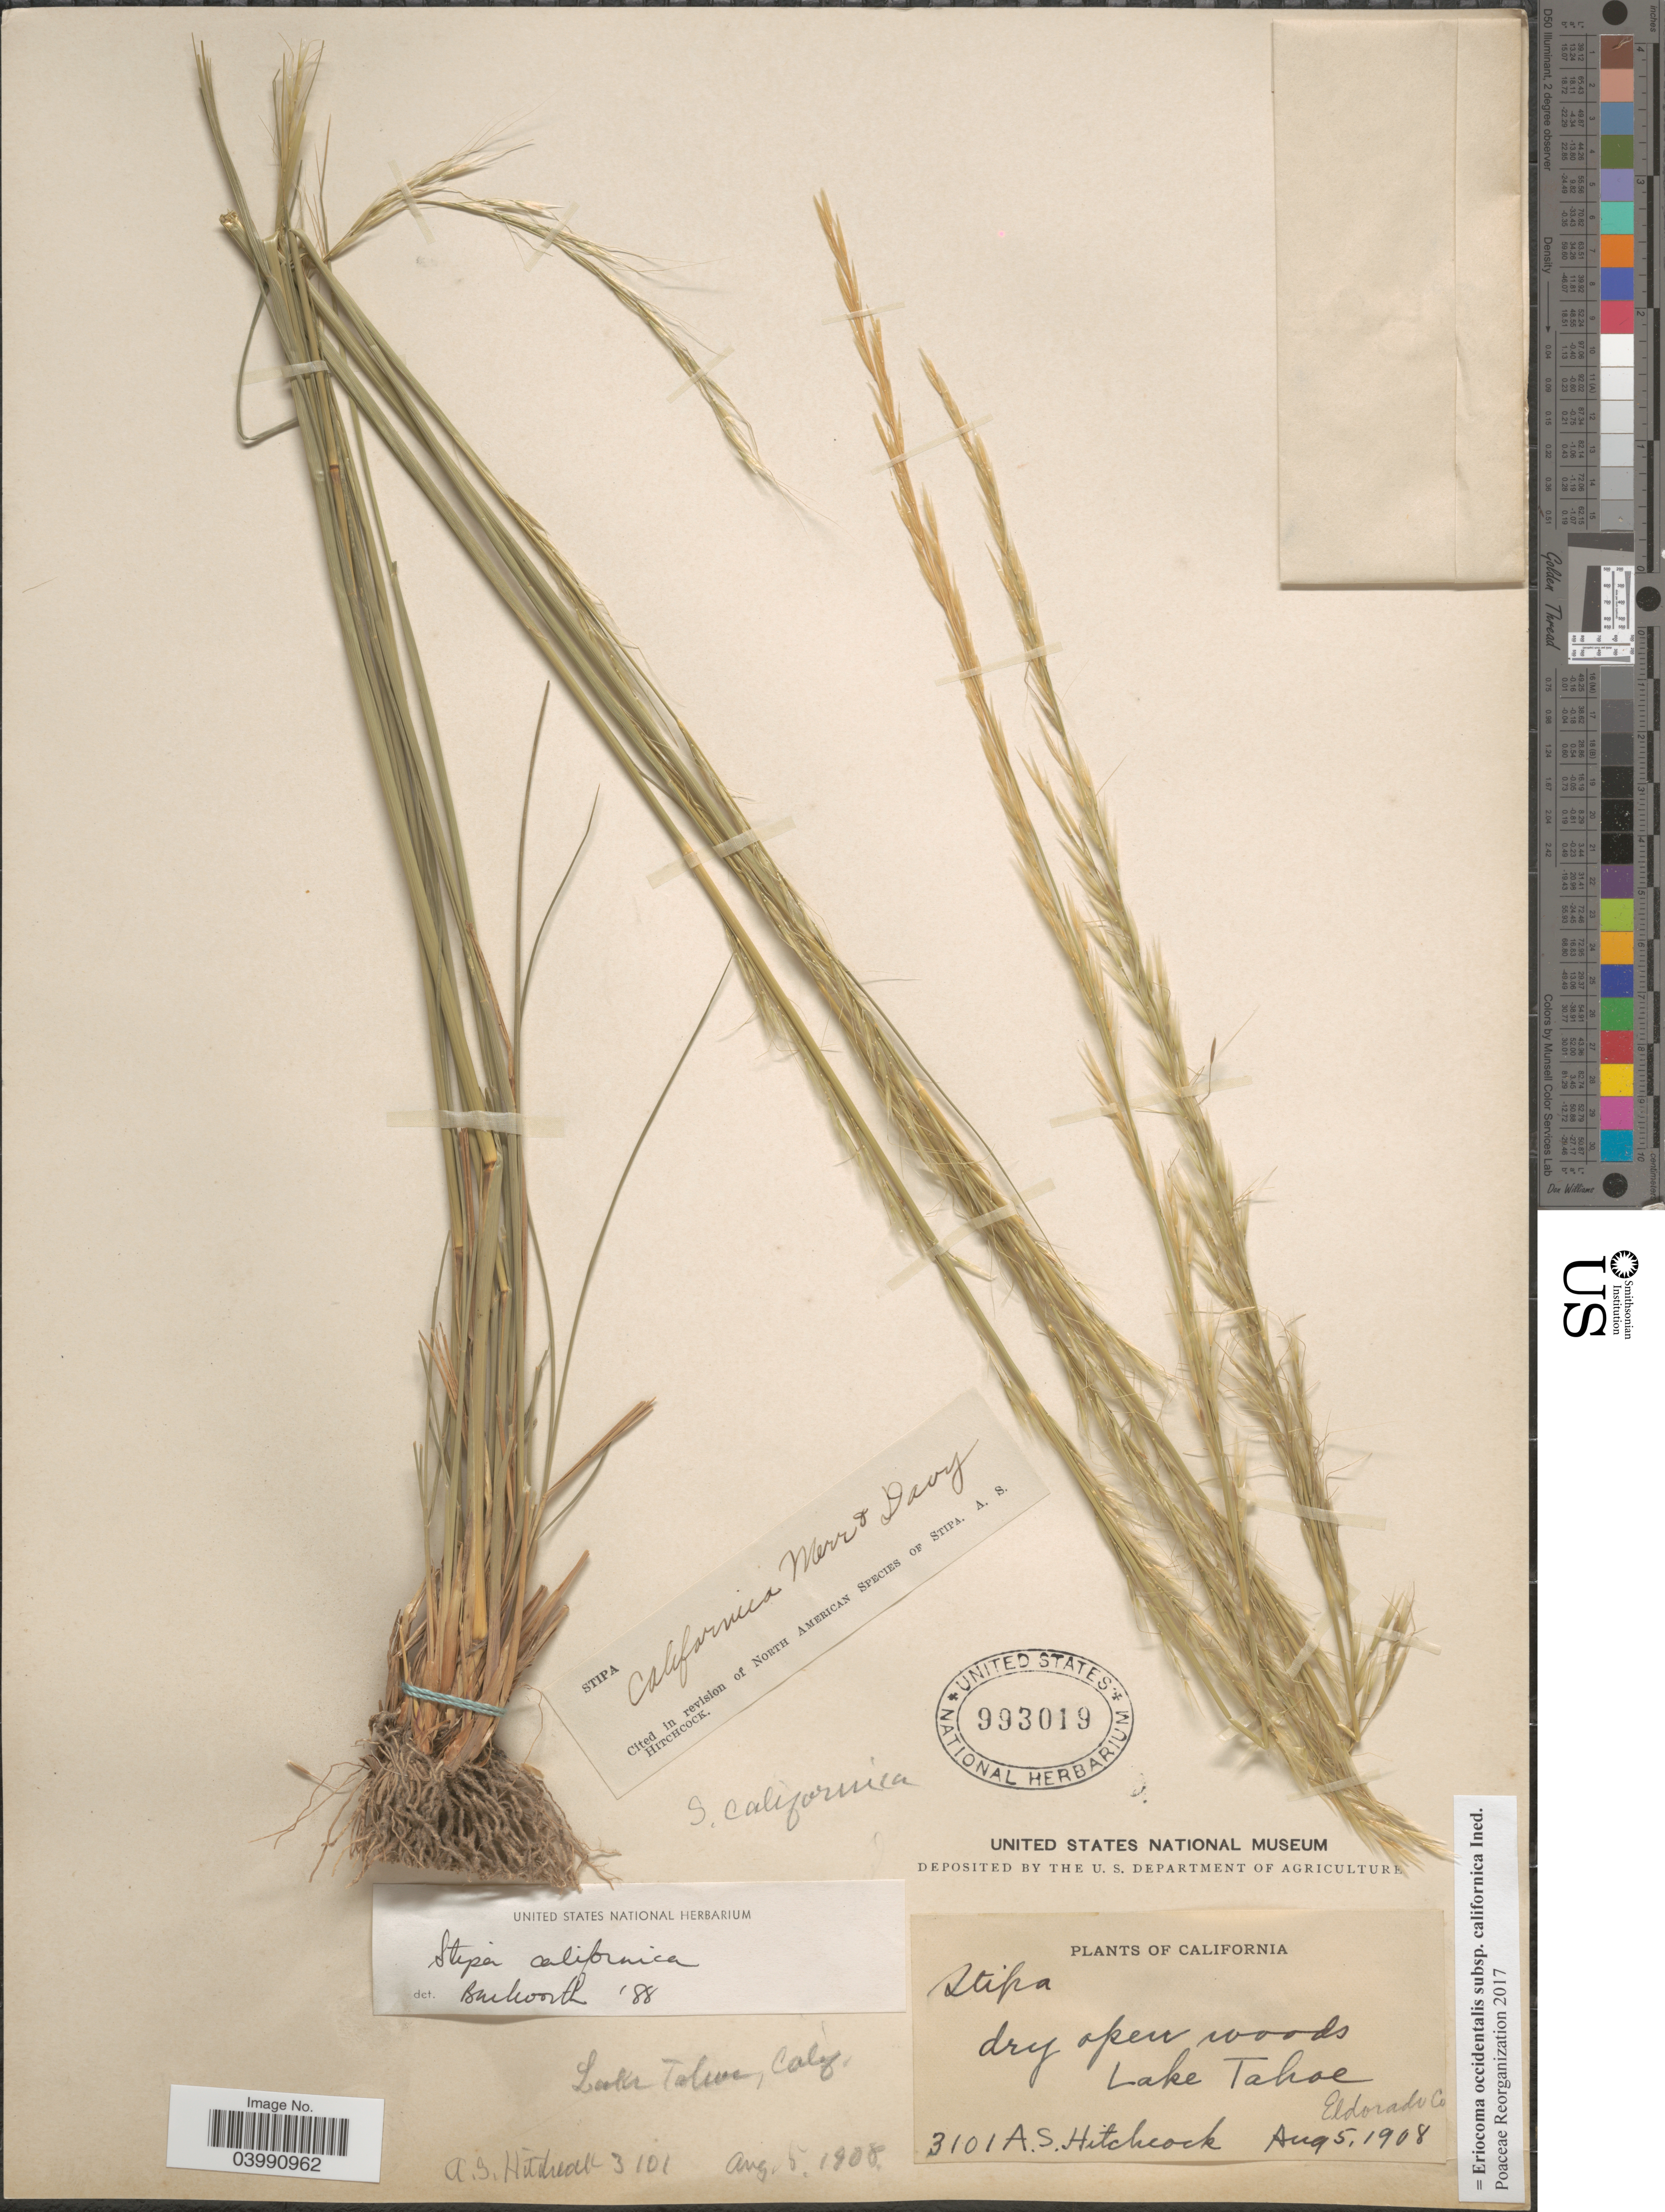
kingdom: Plantae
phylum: Tracheophyta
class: Liliopsida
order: Poales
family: Poaceae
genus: Eriocoma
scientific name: Eriocoma occidentalis subsp. californica ined.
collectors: A. S. Hitchcock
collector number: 3101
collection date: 1908-08-05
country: United States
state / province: California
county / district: El Dorado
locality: Lake Tahoe, Eldorado Co.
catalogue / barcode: US 993019